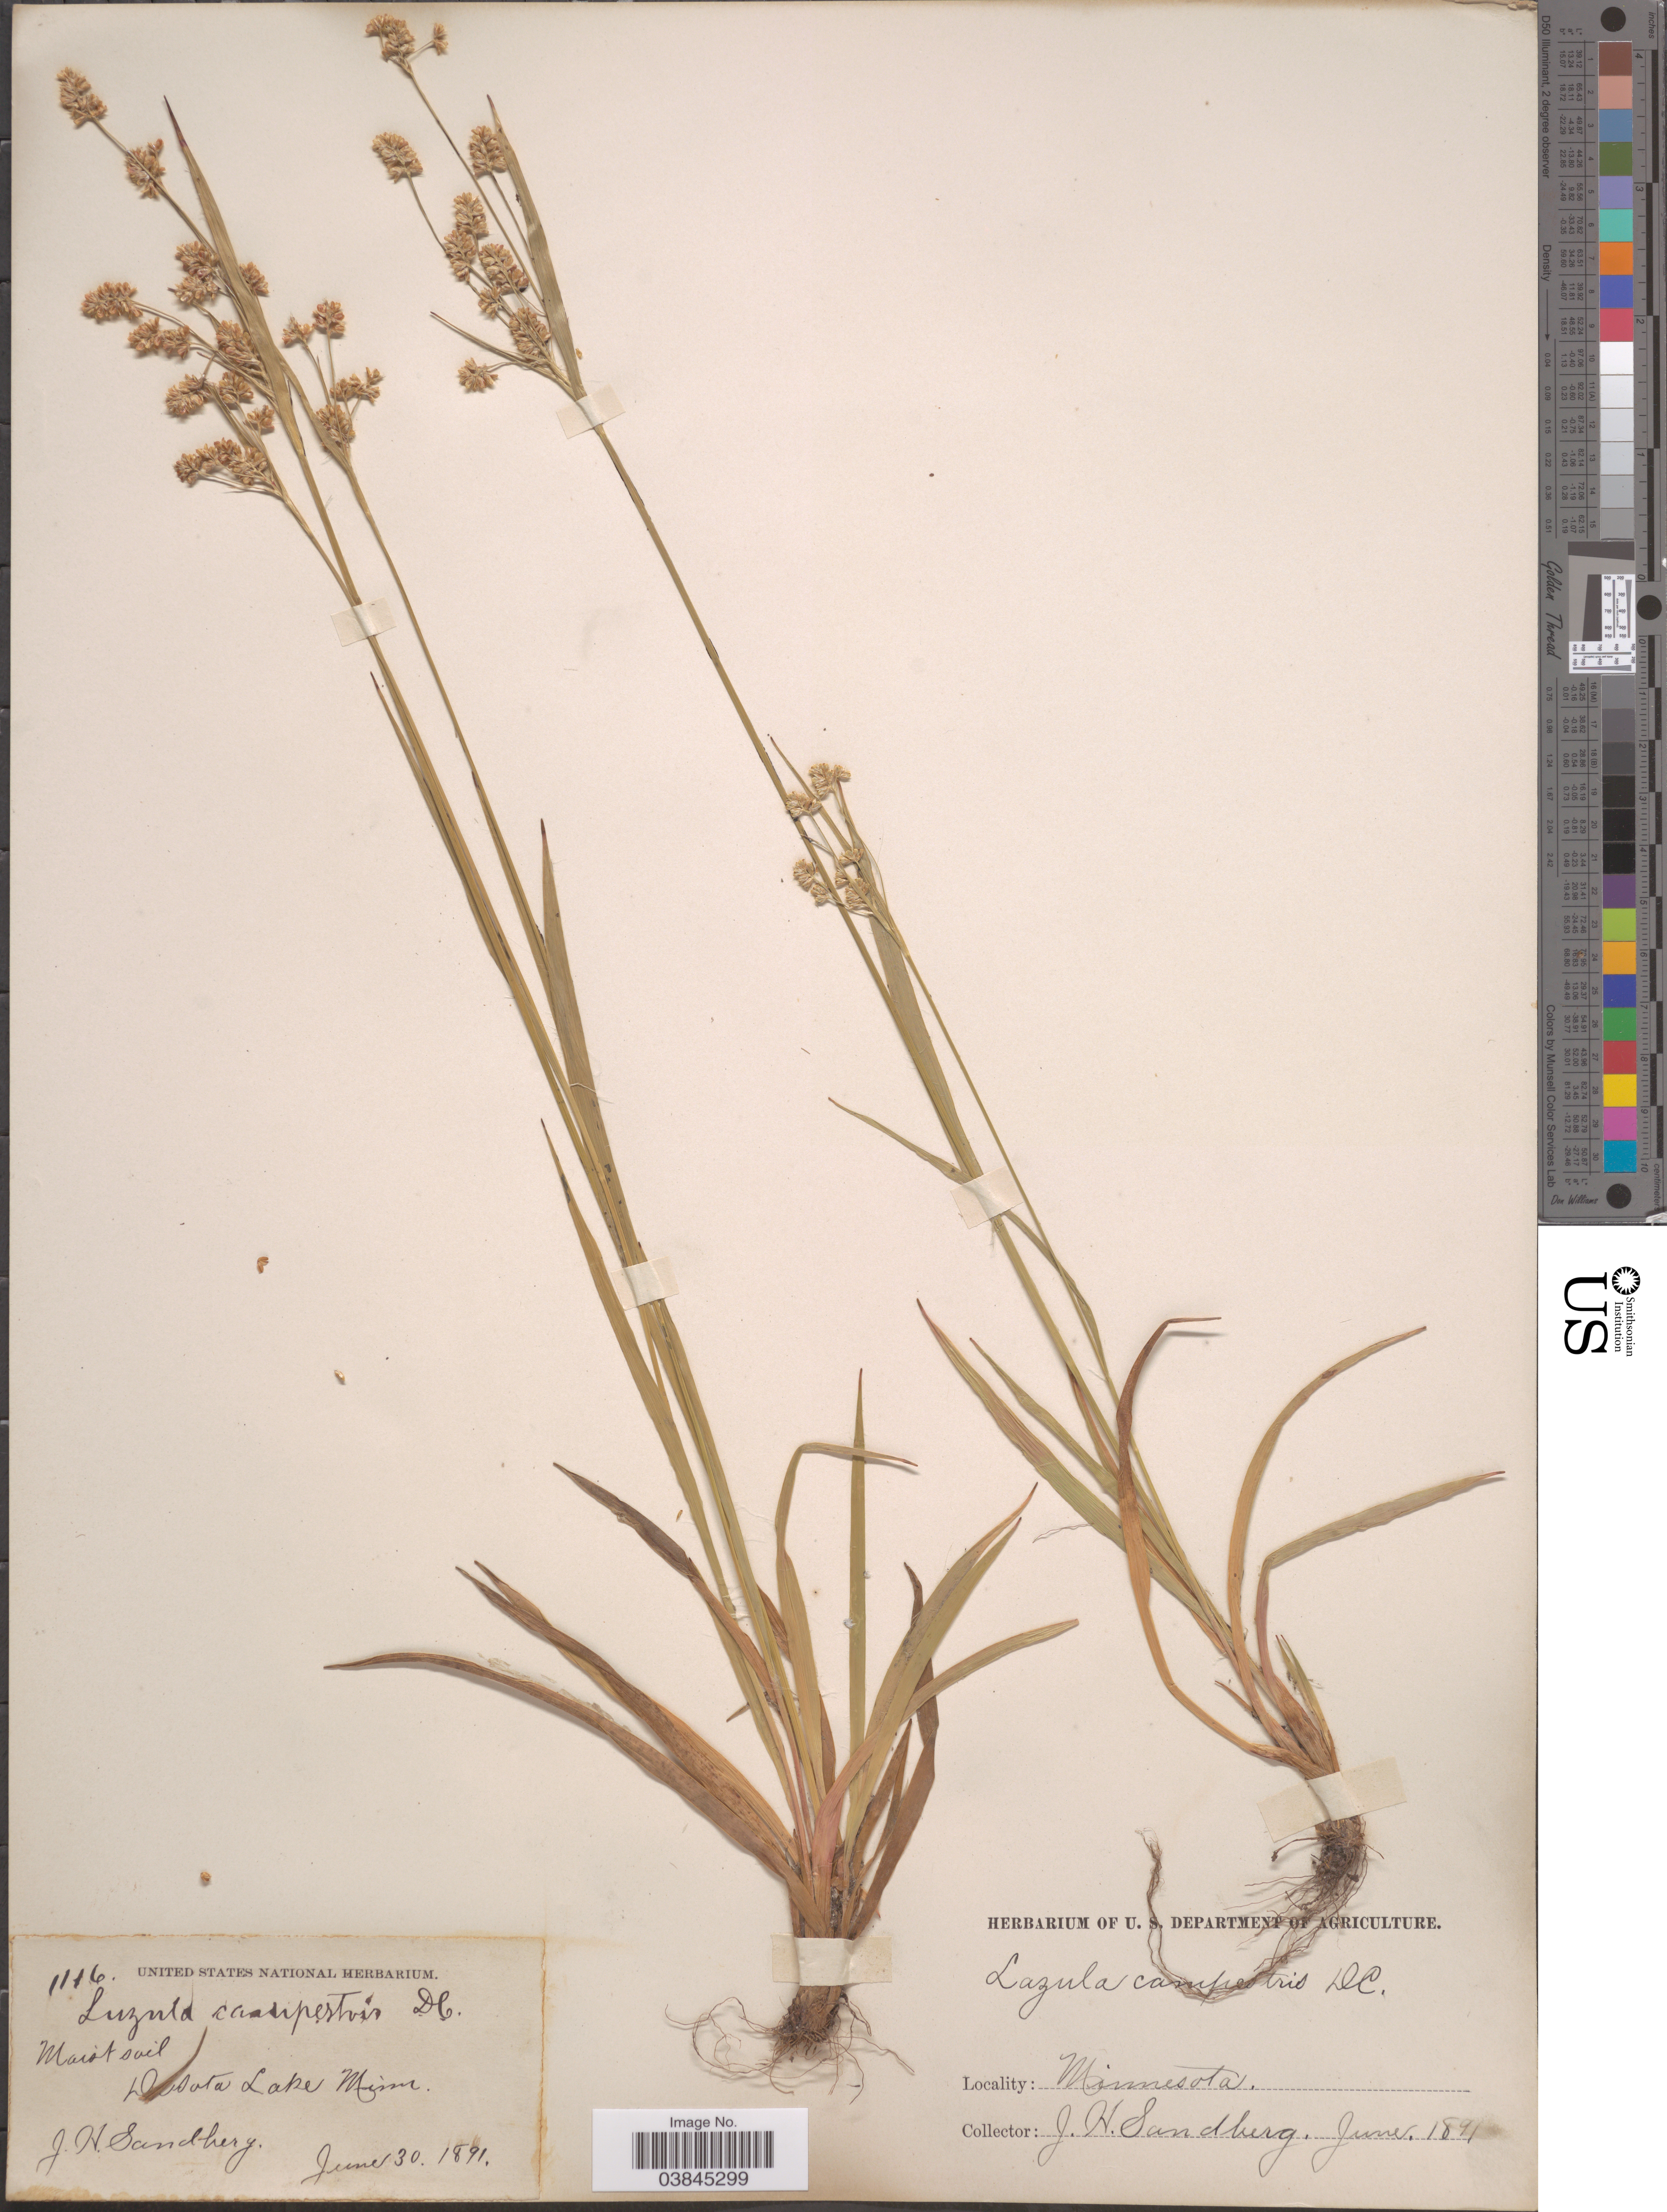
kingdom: Plantae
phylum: Tracheophyta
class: Liliopsida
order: Poales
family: Juncaceae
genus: Luzula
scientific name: Luzula campestris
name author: (L.) DC.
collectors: J. H. Sandberg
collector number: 1116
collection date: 1891-06-30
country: United States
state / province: Minnesota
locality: DeSoto Lake Minne.